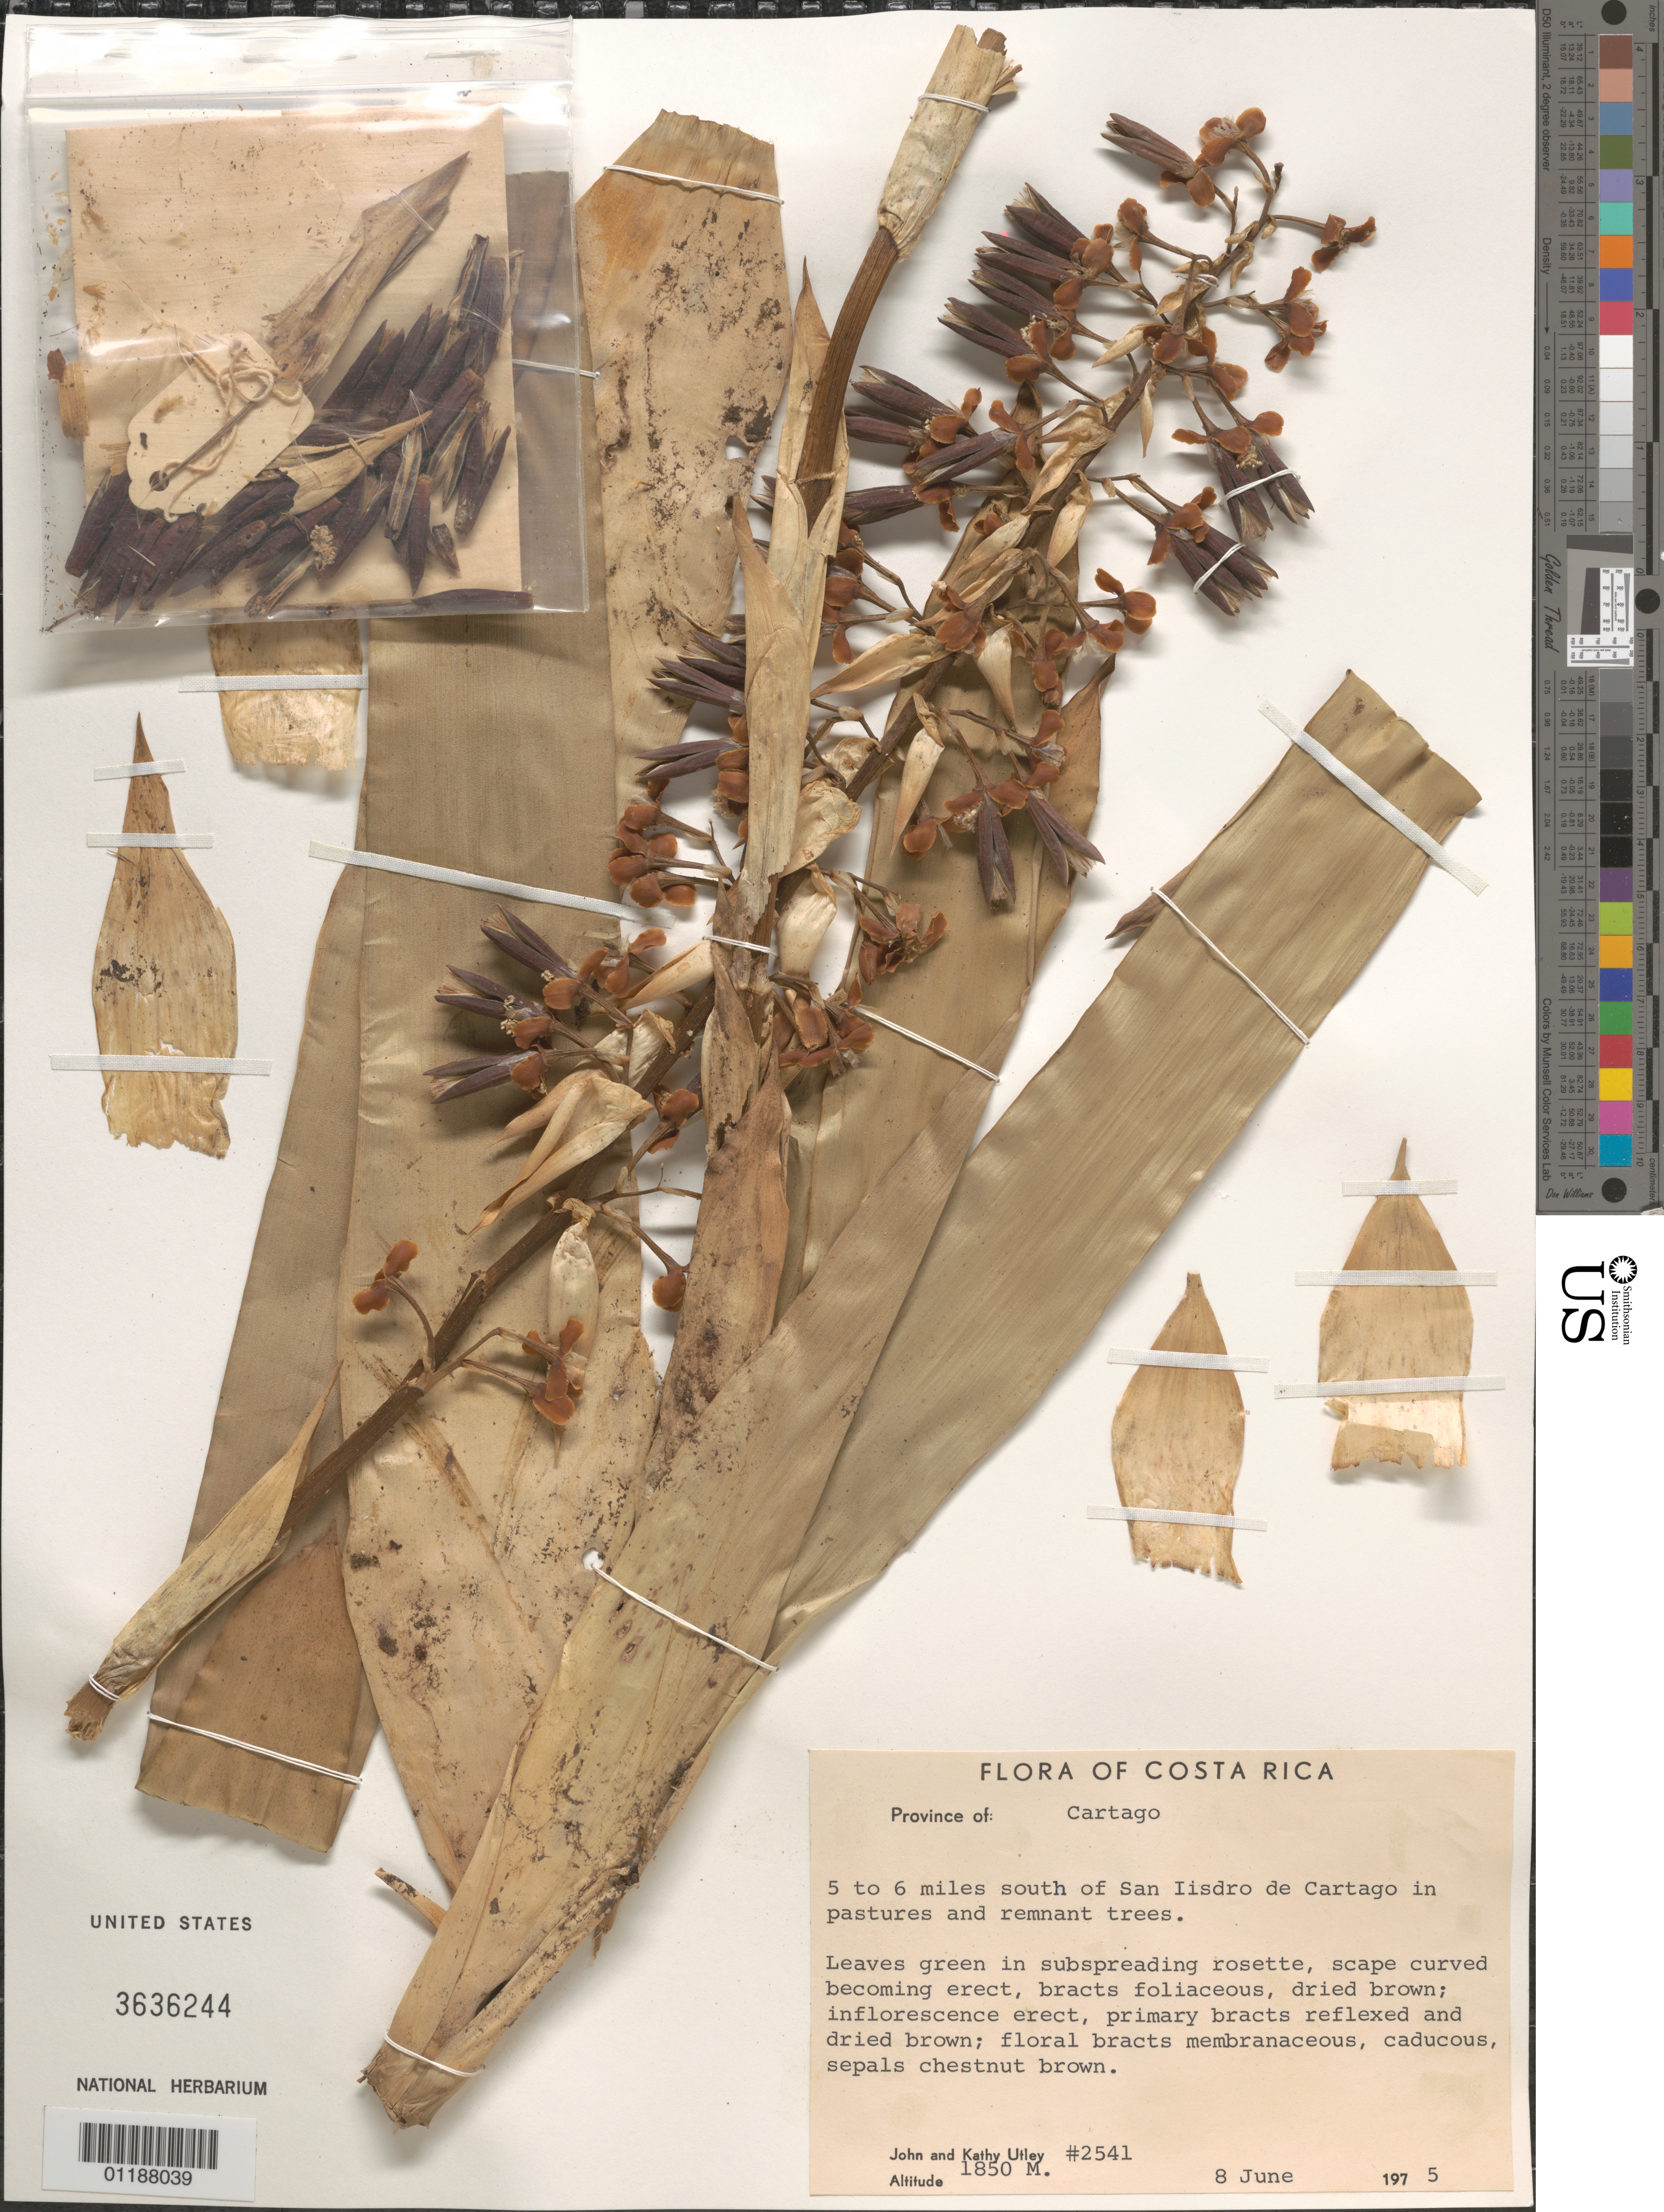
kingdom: Plantae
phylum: Tracheophyta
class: Liliopsida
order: Poales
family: Bromeliaceae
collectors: J. F. Utley & K. Burt-Utley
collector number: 2541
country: Costa Rica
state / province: Cartago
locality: s of San Iisdro de Cartago in pastures and remnant trees.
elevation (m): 1850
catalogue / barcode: US 3636244